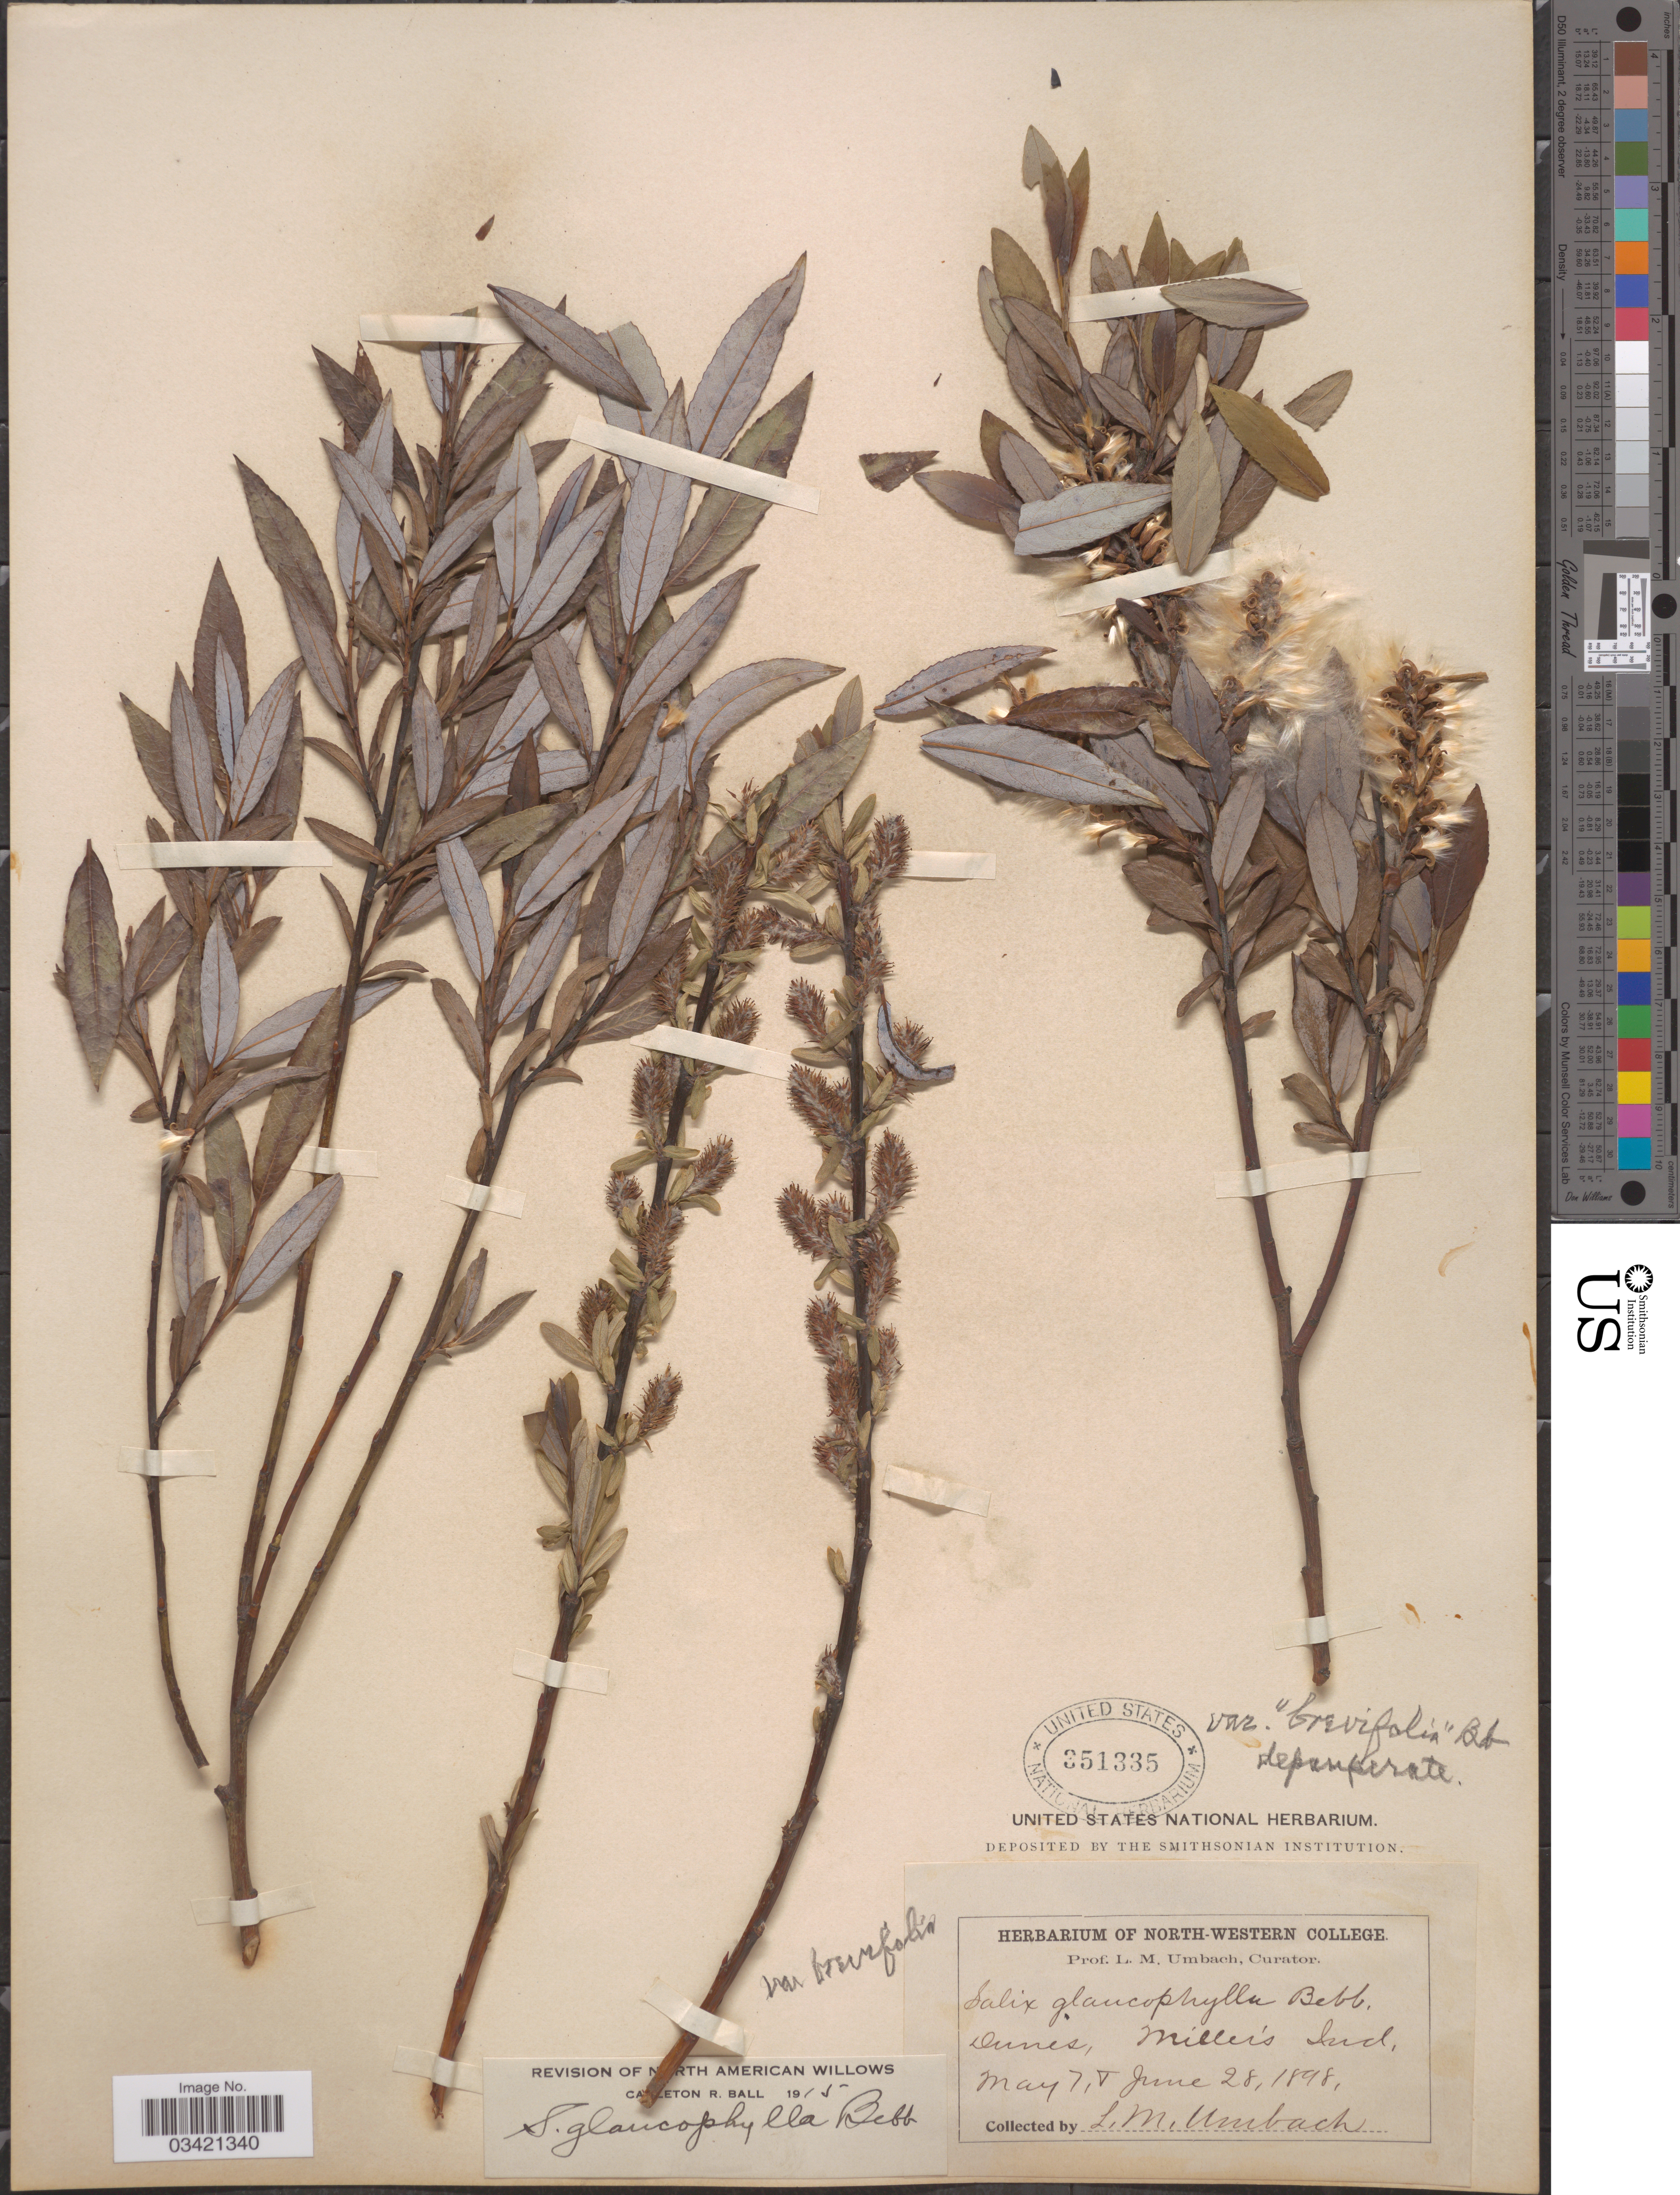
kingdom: Plantae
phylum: Tracheophyta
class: Magnoliopsida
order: Malpighiales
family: Salicaceae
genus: Salix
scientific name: Salix glaucophylloides var. brevifolia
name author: (Bebb) C.R. Ball ex E.G. Voss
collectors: L. M. Umbach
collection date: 1898-05-07/1898-06-28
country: United States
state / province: Indiana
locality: Dunes, Miller's Ind.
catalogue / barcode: US 351335